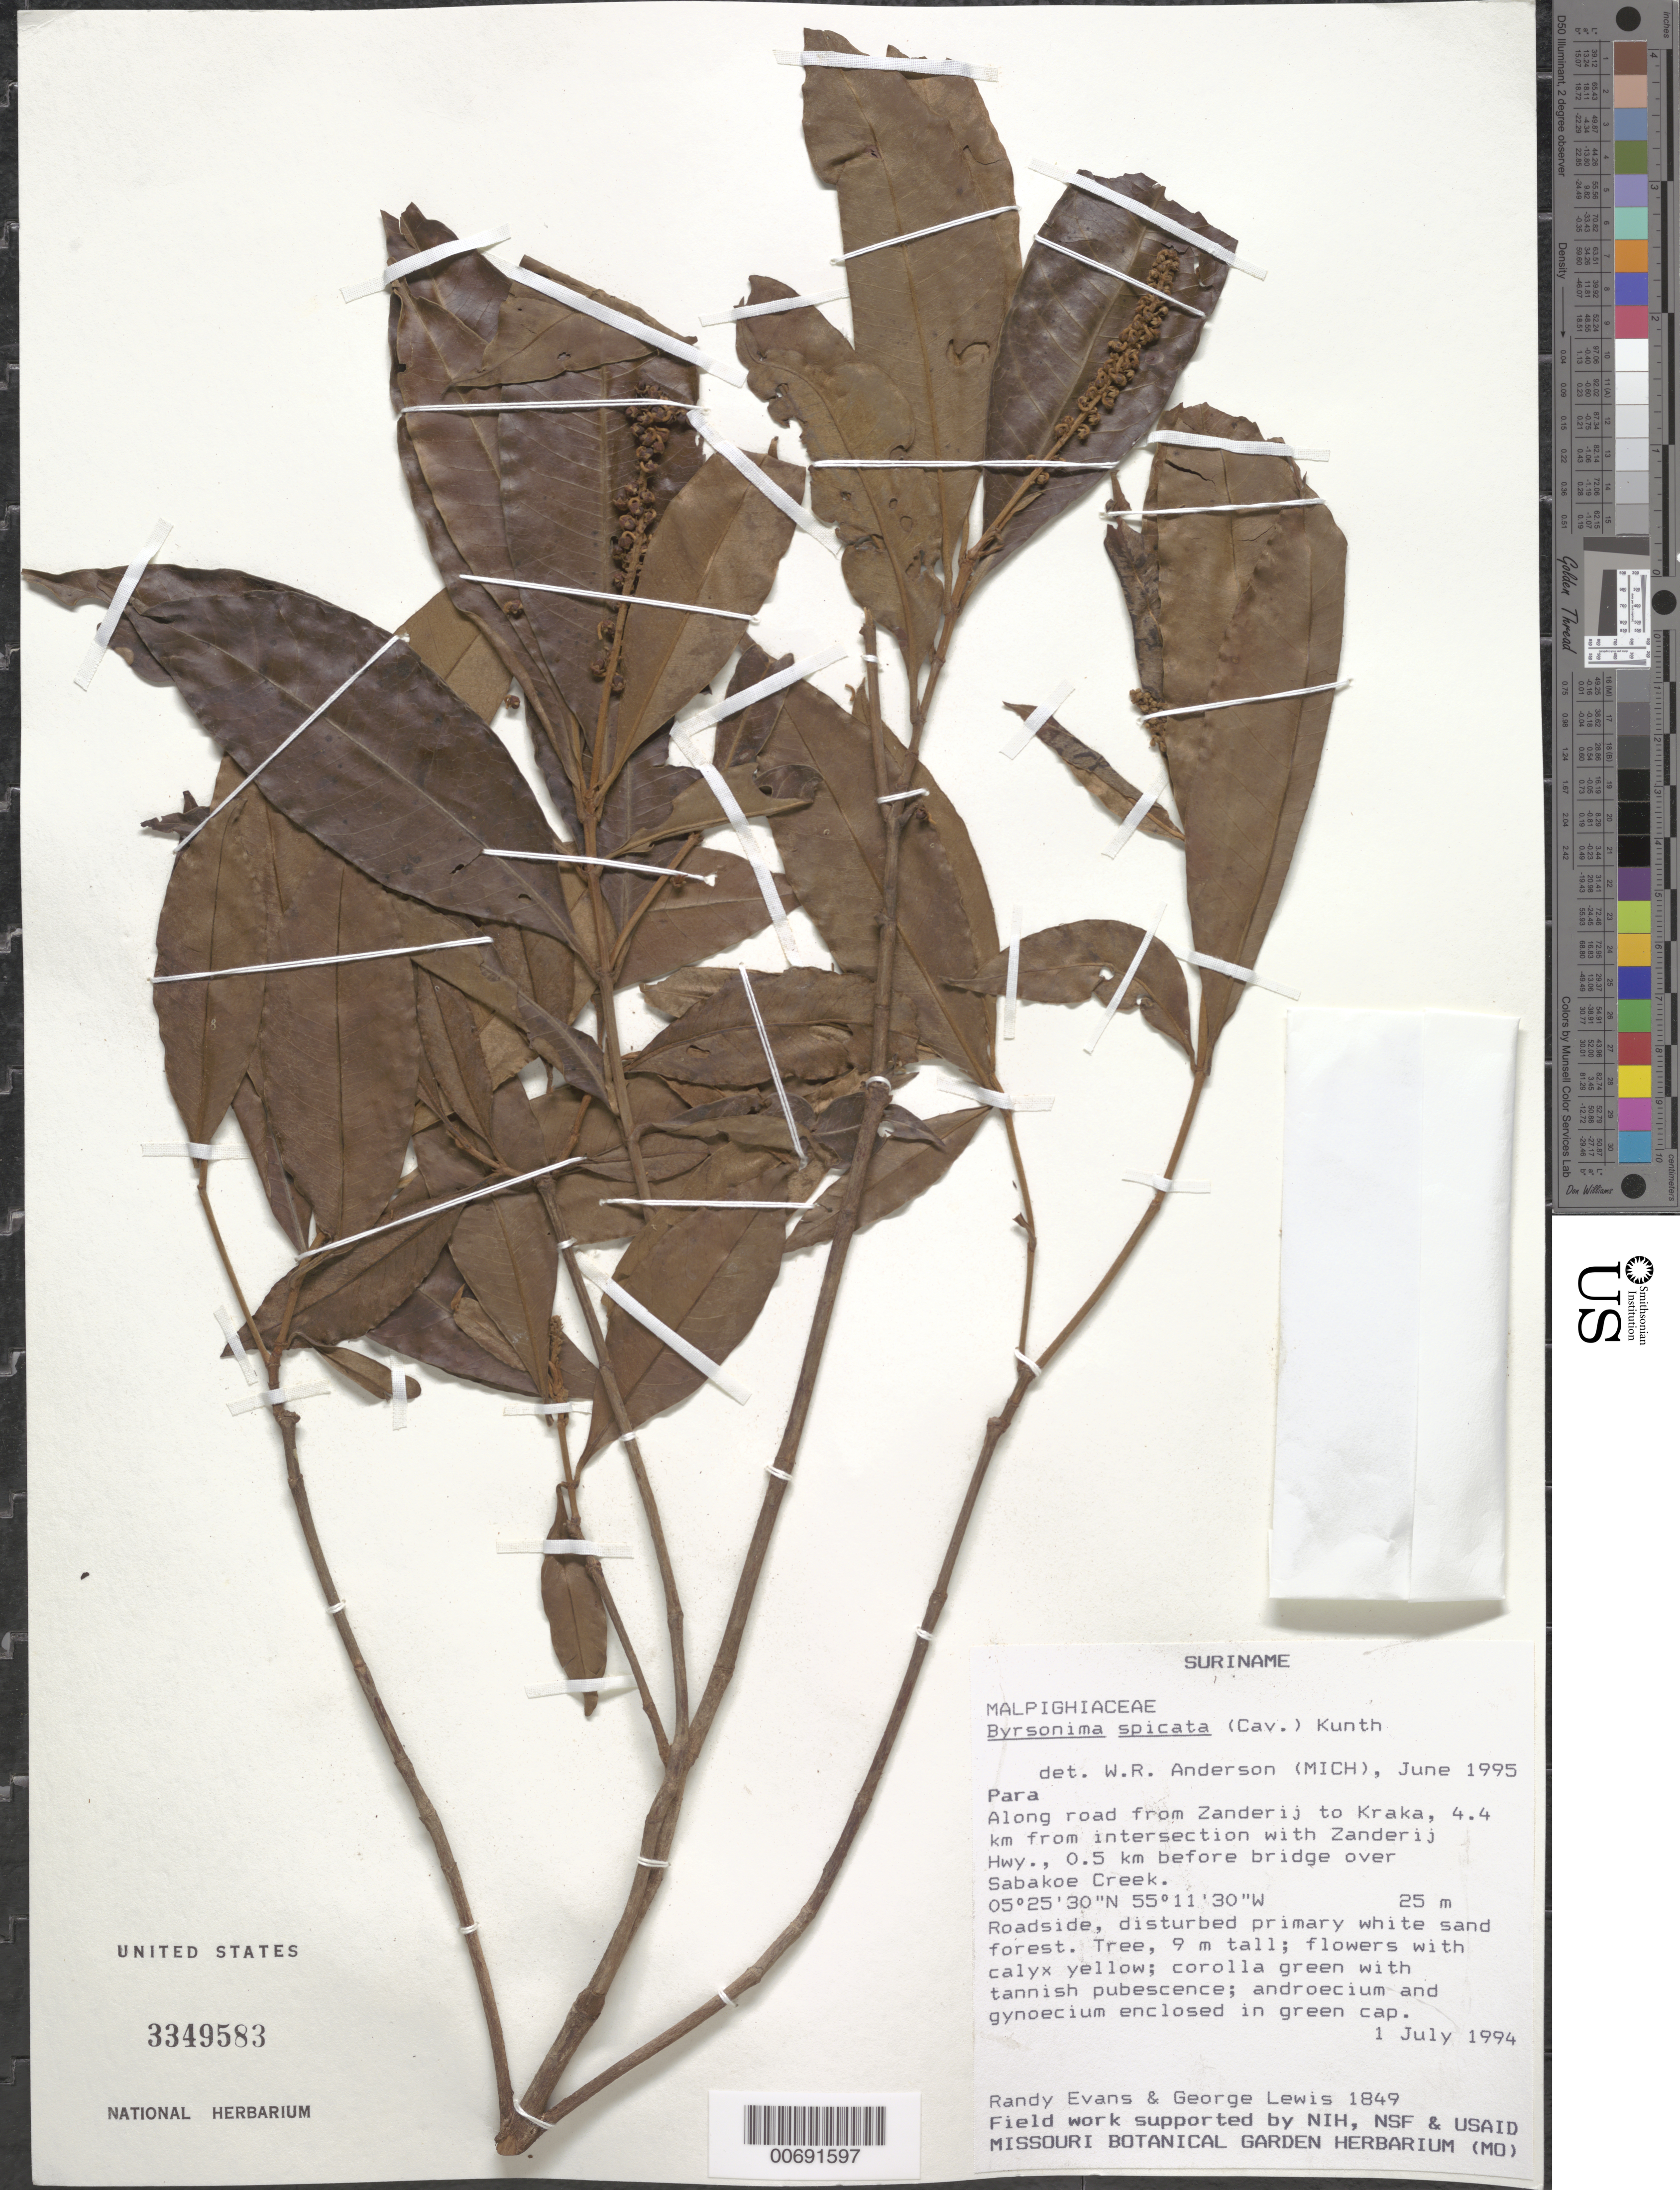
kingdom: Plantae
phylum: Tracheophyta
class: Magnoliopsida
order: Malpighiales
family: Malpighiaceae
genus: Byrsonima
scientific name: Byrsonima spicata (Cav.) DC.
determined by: Anderson, W. R., (MICH), University of Michigan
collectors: R. Evans & G. Lewis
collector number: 1849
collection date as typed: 1-Jul-94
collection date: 1994-07-01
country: Suriname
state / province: Para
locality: Zanderij, road to Kraka, 4.4 km from intersection with Zanderij Hwy., 0.5 km before bridge over Sabokoe Creek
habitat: Roadside, disturbed primary white sand forest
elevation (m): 25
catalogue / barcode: US 3349583